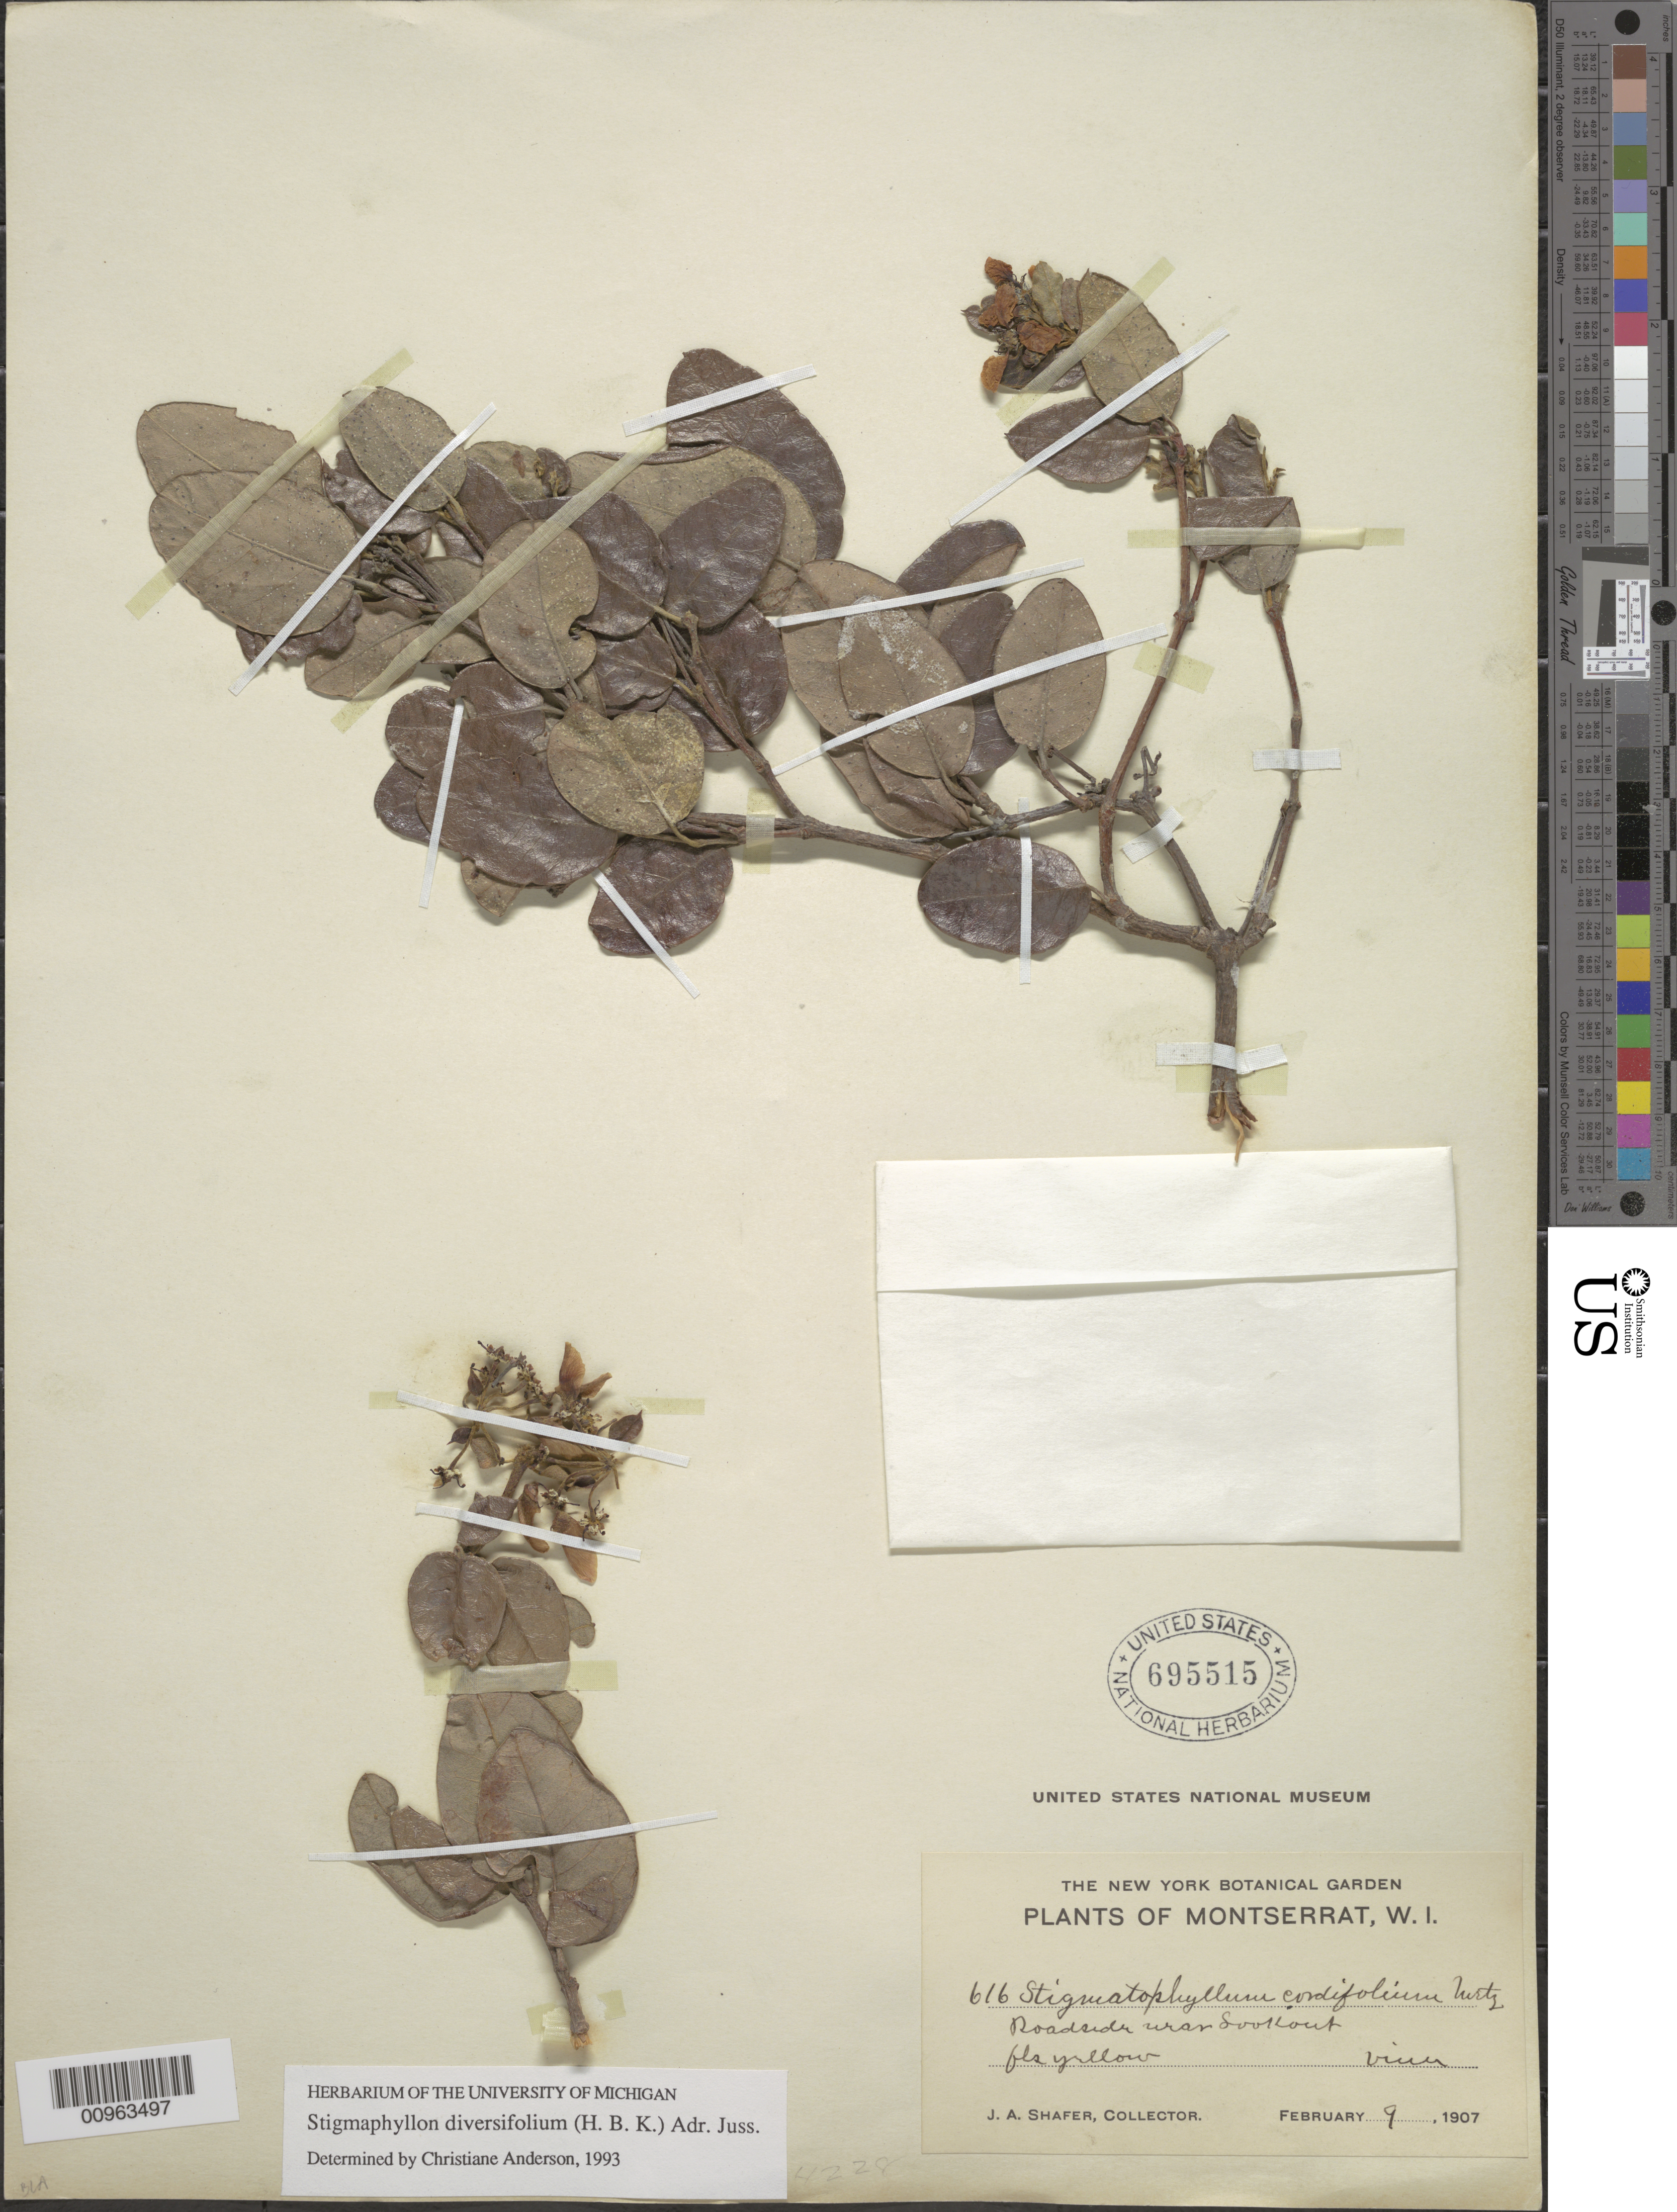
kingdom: Plantae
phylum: Tracheophyta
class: Magnoliopsida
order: Malpighiales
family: Malpighiaceae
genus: Stigmaphyllon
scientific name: Stigmaphyllon diversifolium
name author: (Kunth) A. Juss.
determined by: Anderson, C.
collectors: J. A. Shafer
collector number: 616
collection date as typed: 09 Feb 1907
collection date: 1907-02-09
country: Montserrat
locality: Near "Sookout"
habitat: Roadside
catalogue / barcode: US 695515